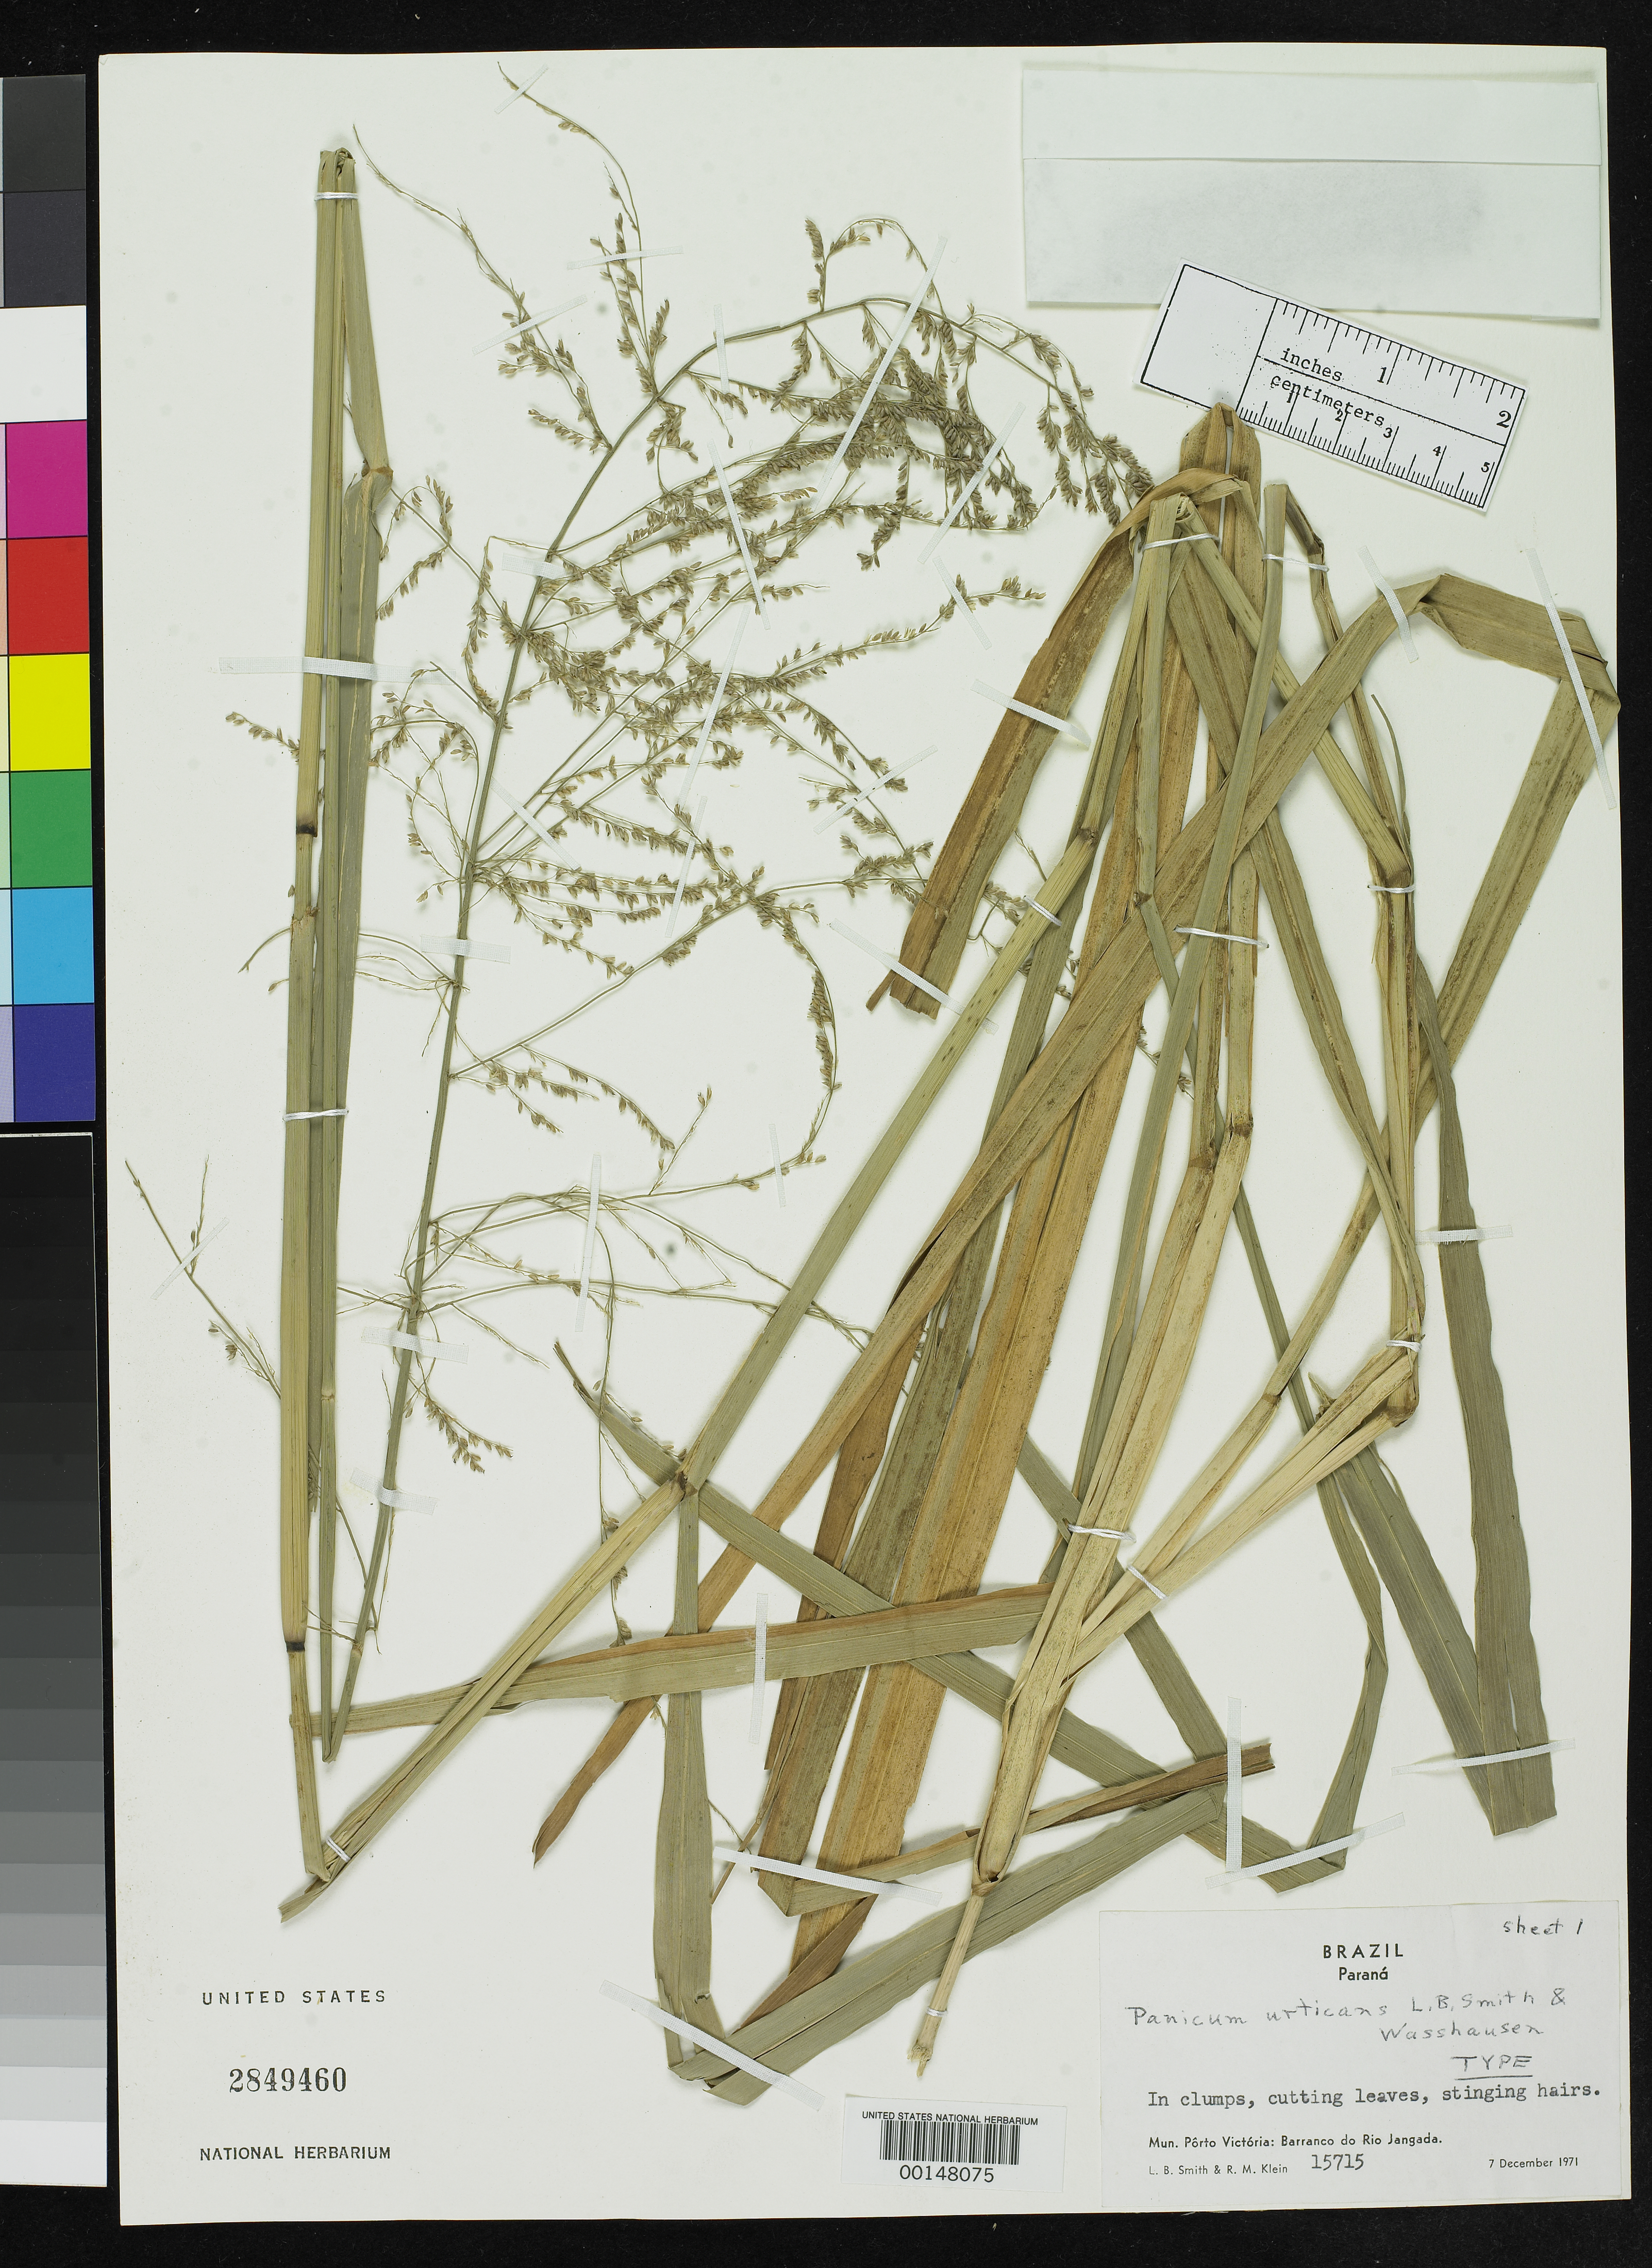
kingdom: Plantae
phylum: Tracheophyta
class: Liliopsida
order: Poales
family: Poaceae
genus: Panicum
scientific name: Panicum urticans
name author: L.B. Sm. & Wassh.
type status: Holotype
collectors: L. Smith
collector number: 15715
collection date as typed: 07 Dec 1971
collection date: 1971-12-07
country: Brazil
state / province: Paraná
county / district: Pôrto Vitória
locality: Barranco do Rio Jangada.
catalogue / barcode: US 2849460